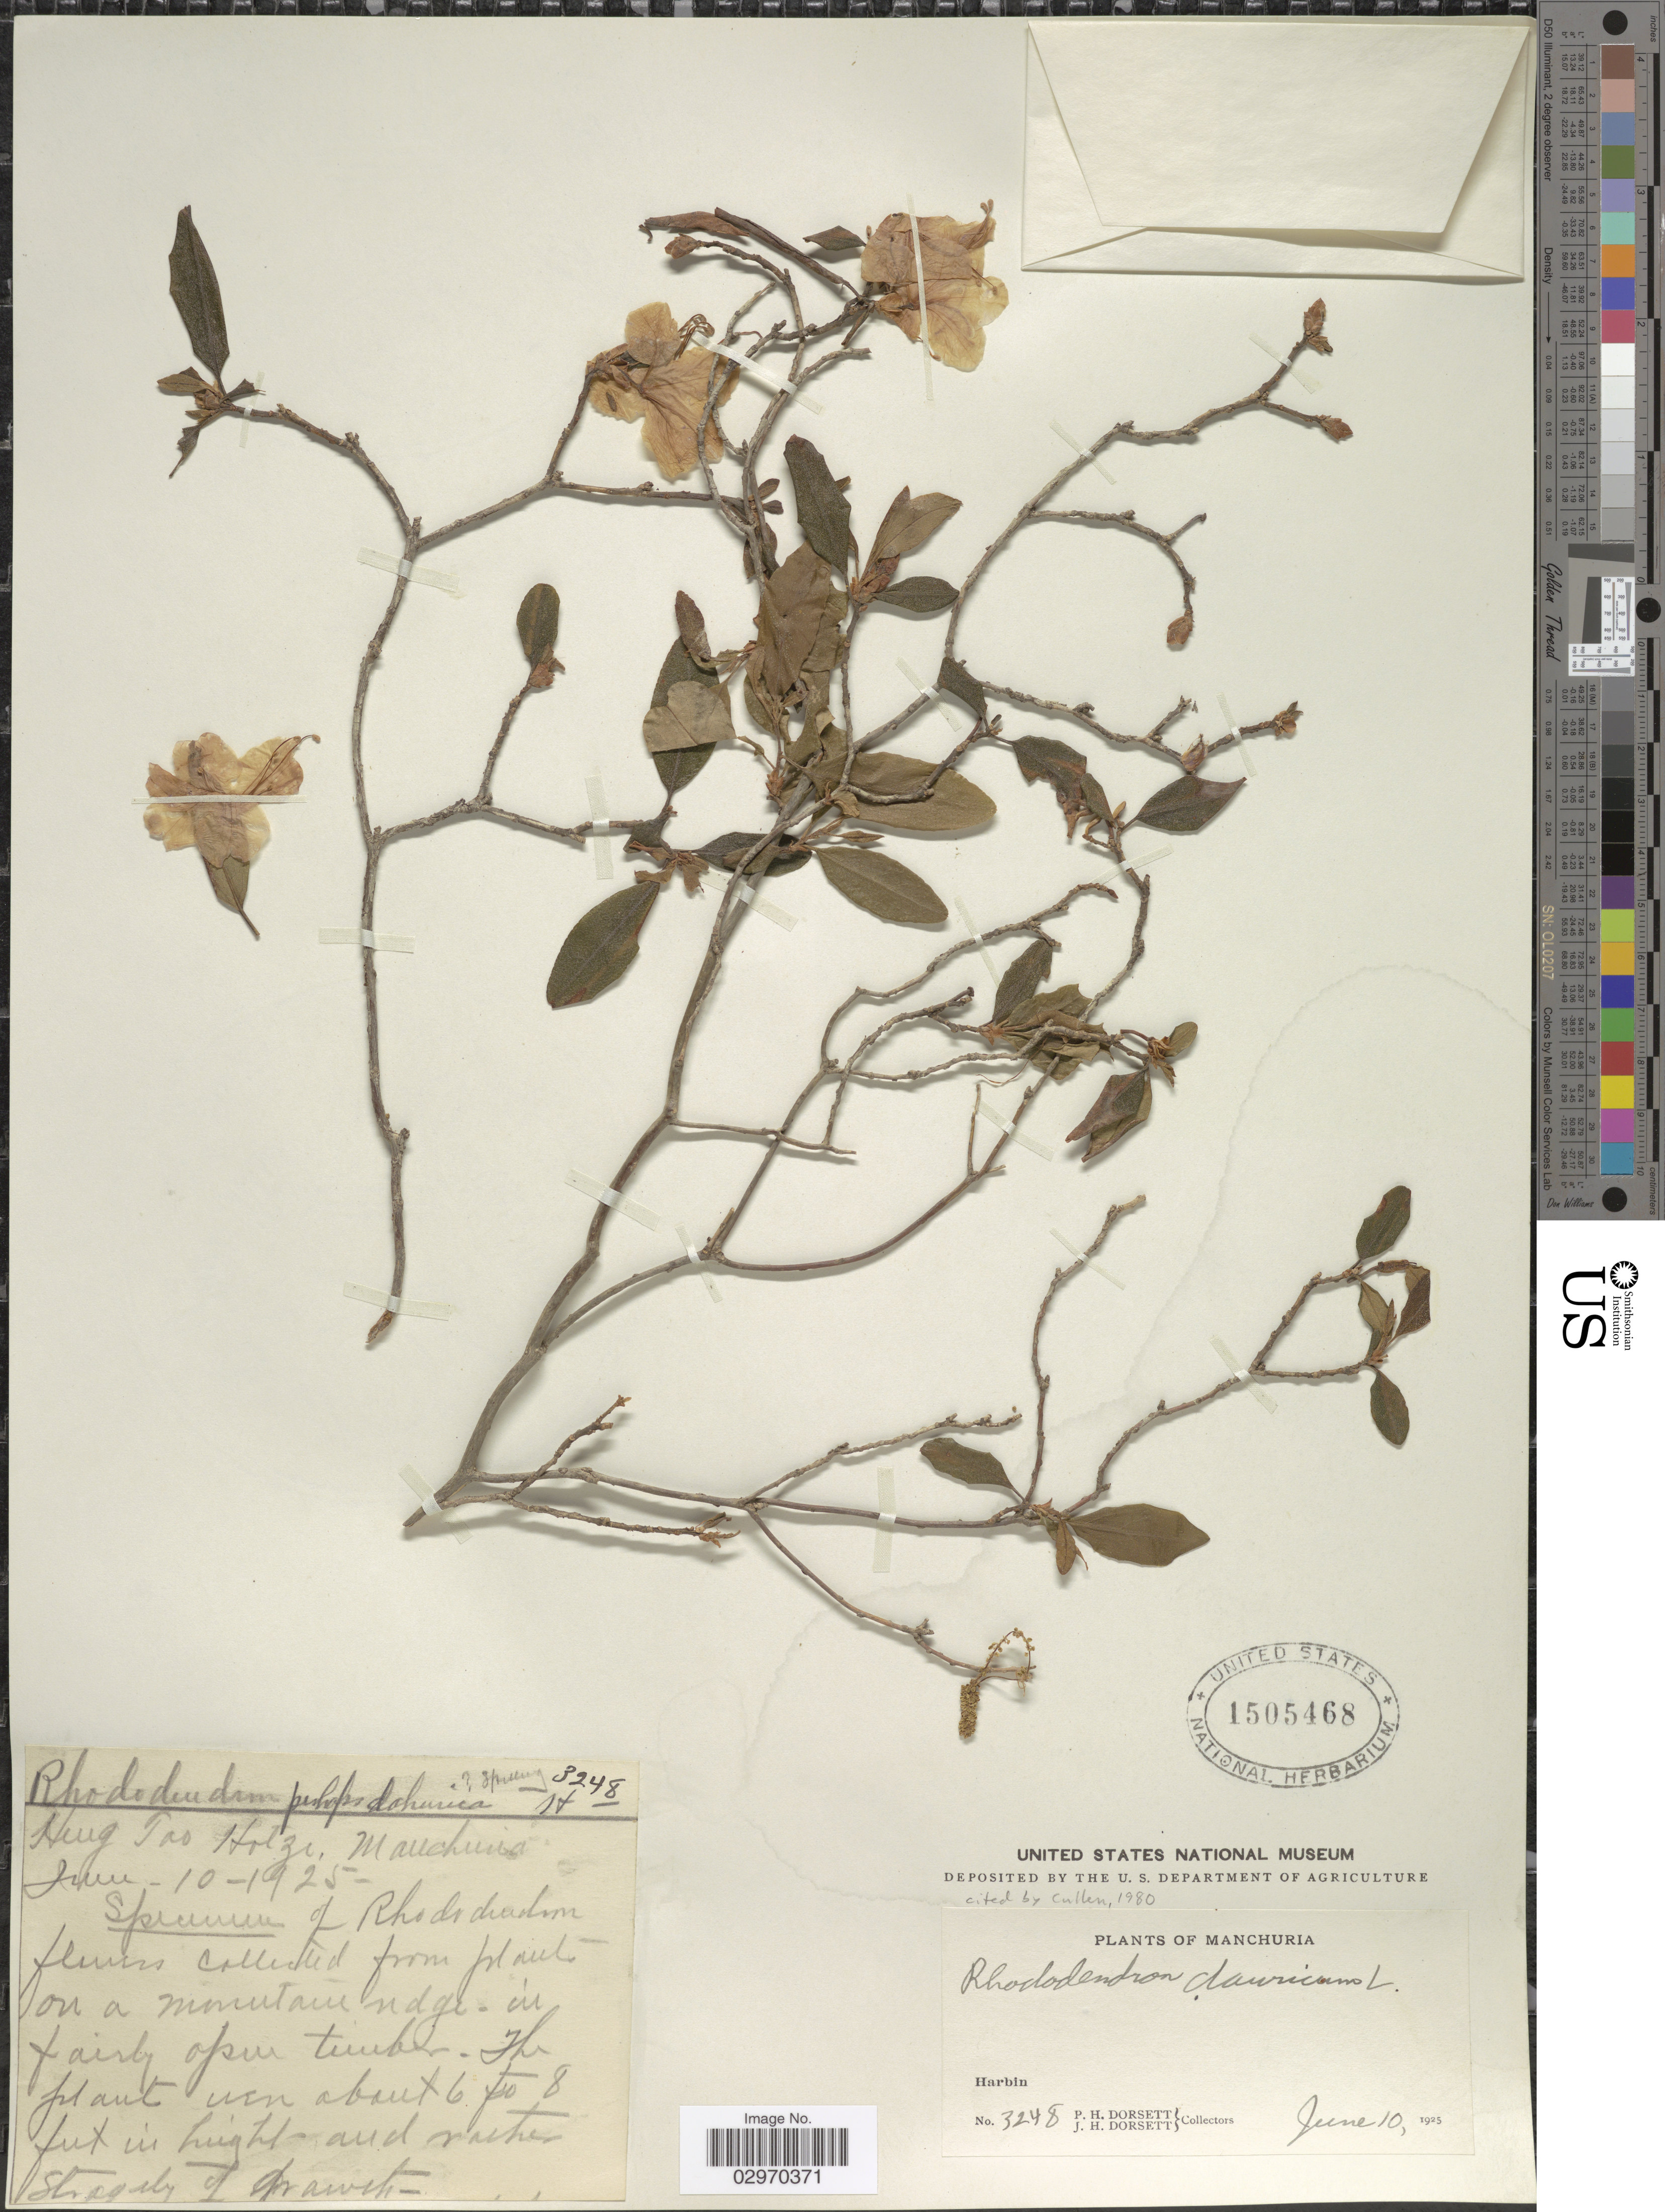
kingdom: Plantae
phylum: Tracheophyta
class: Magnoliopsida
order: Ericales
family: Ericaceae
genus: Rhododendron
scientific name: Rhododendron dauricum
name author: L.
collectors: P. H. Dorsett & J. Dorsett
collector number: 3248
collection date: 1925-06-10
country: China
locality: Manchuria. Harbin. Hung [interpreted] Tao Hotze [interpreted].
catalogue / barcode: US 1505468